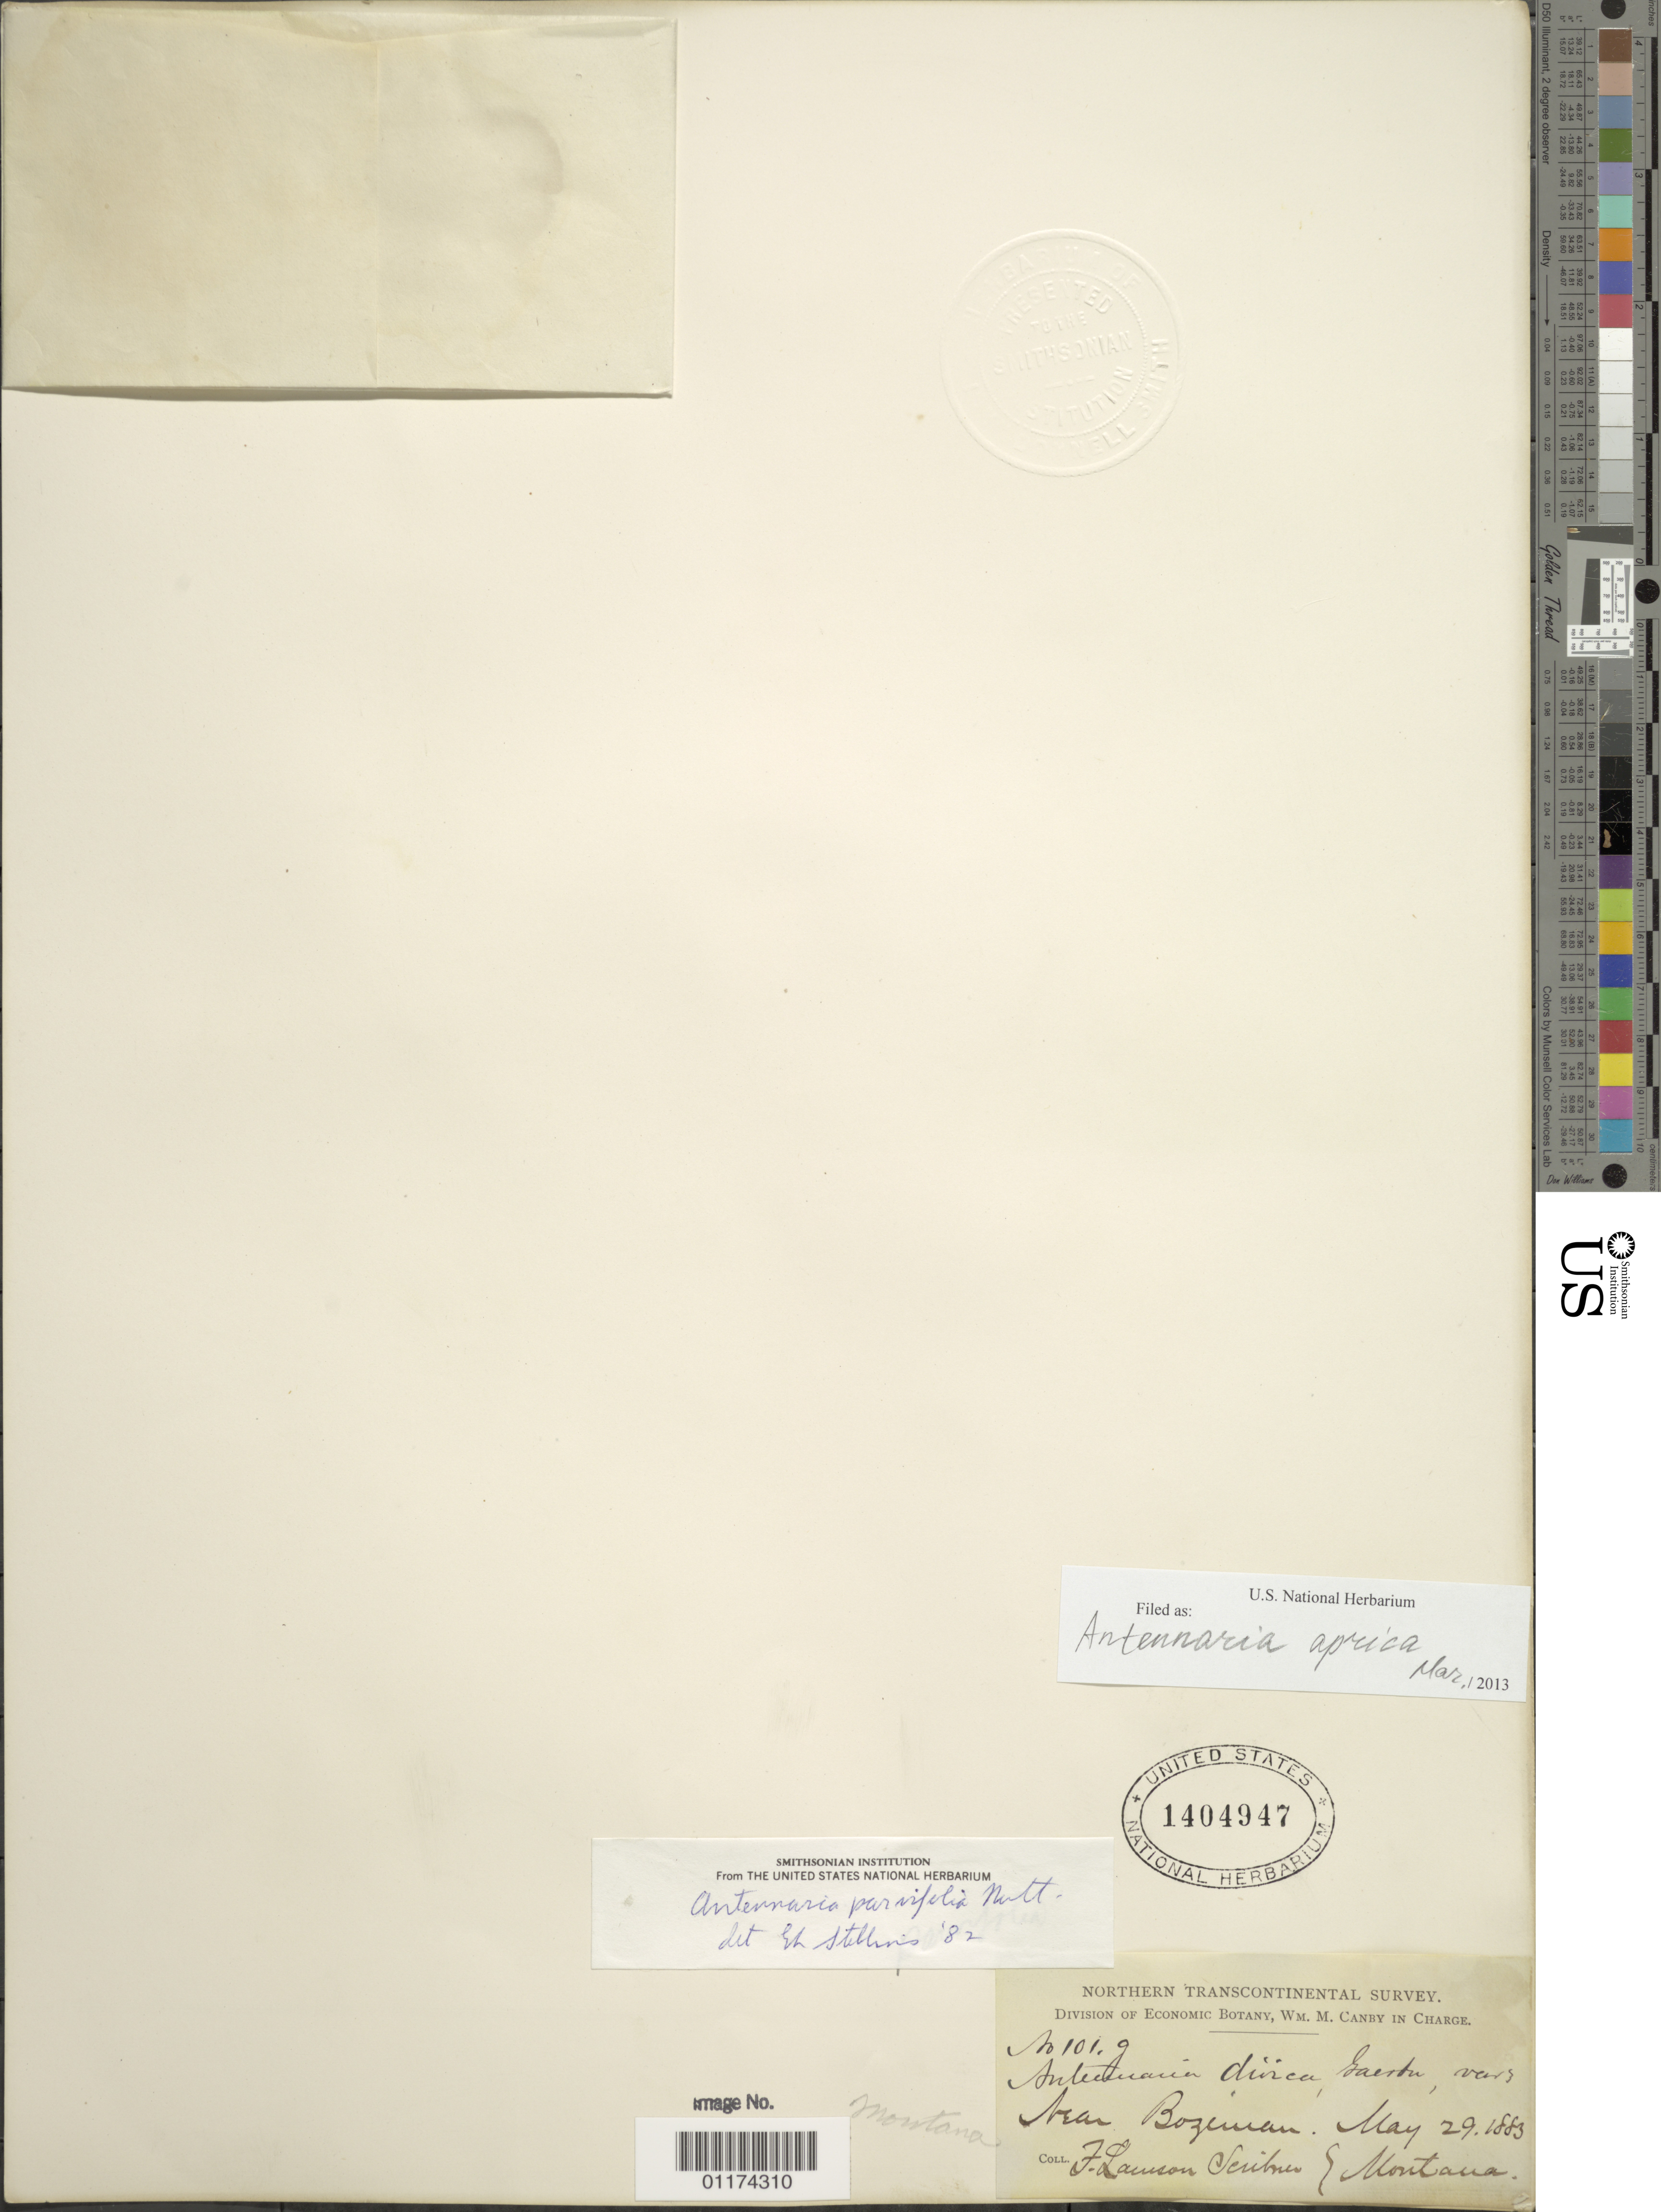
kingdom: Plantae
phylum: Tracheophyta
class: Magnoliopsida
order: Asterales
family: Asteraceae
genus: Antennaria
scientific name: Antennaria aprica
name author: Greene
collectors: F. L. Scribner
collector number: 101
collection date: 1883-05-29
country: United States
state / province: Montana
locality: near Bozeman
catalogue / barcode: US 1404947